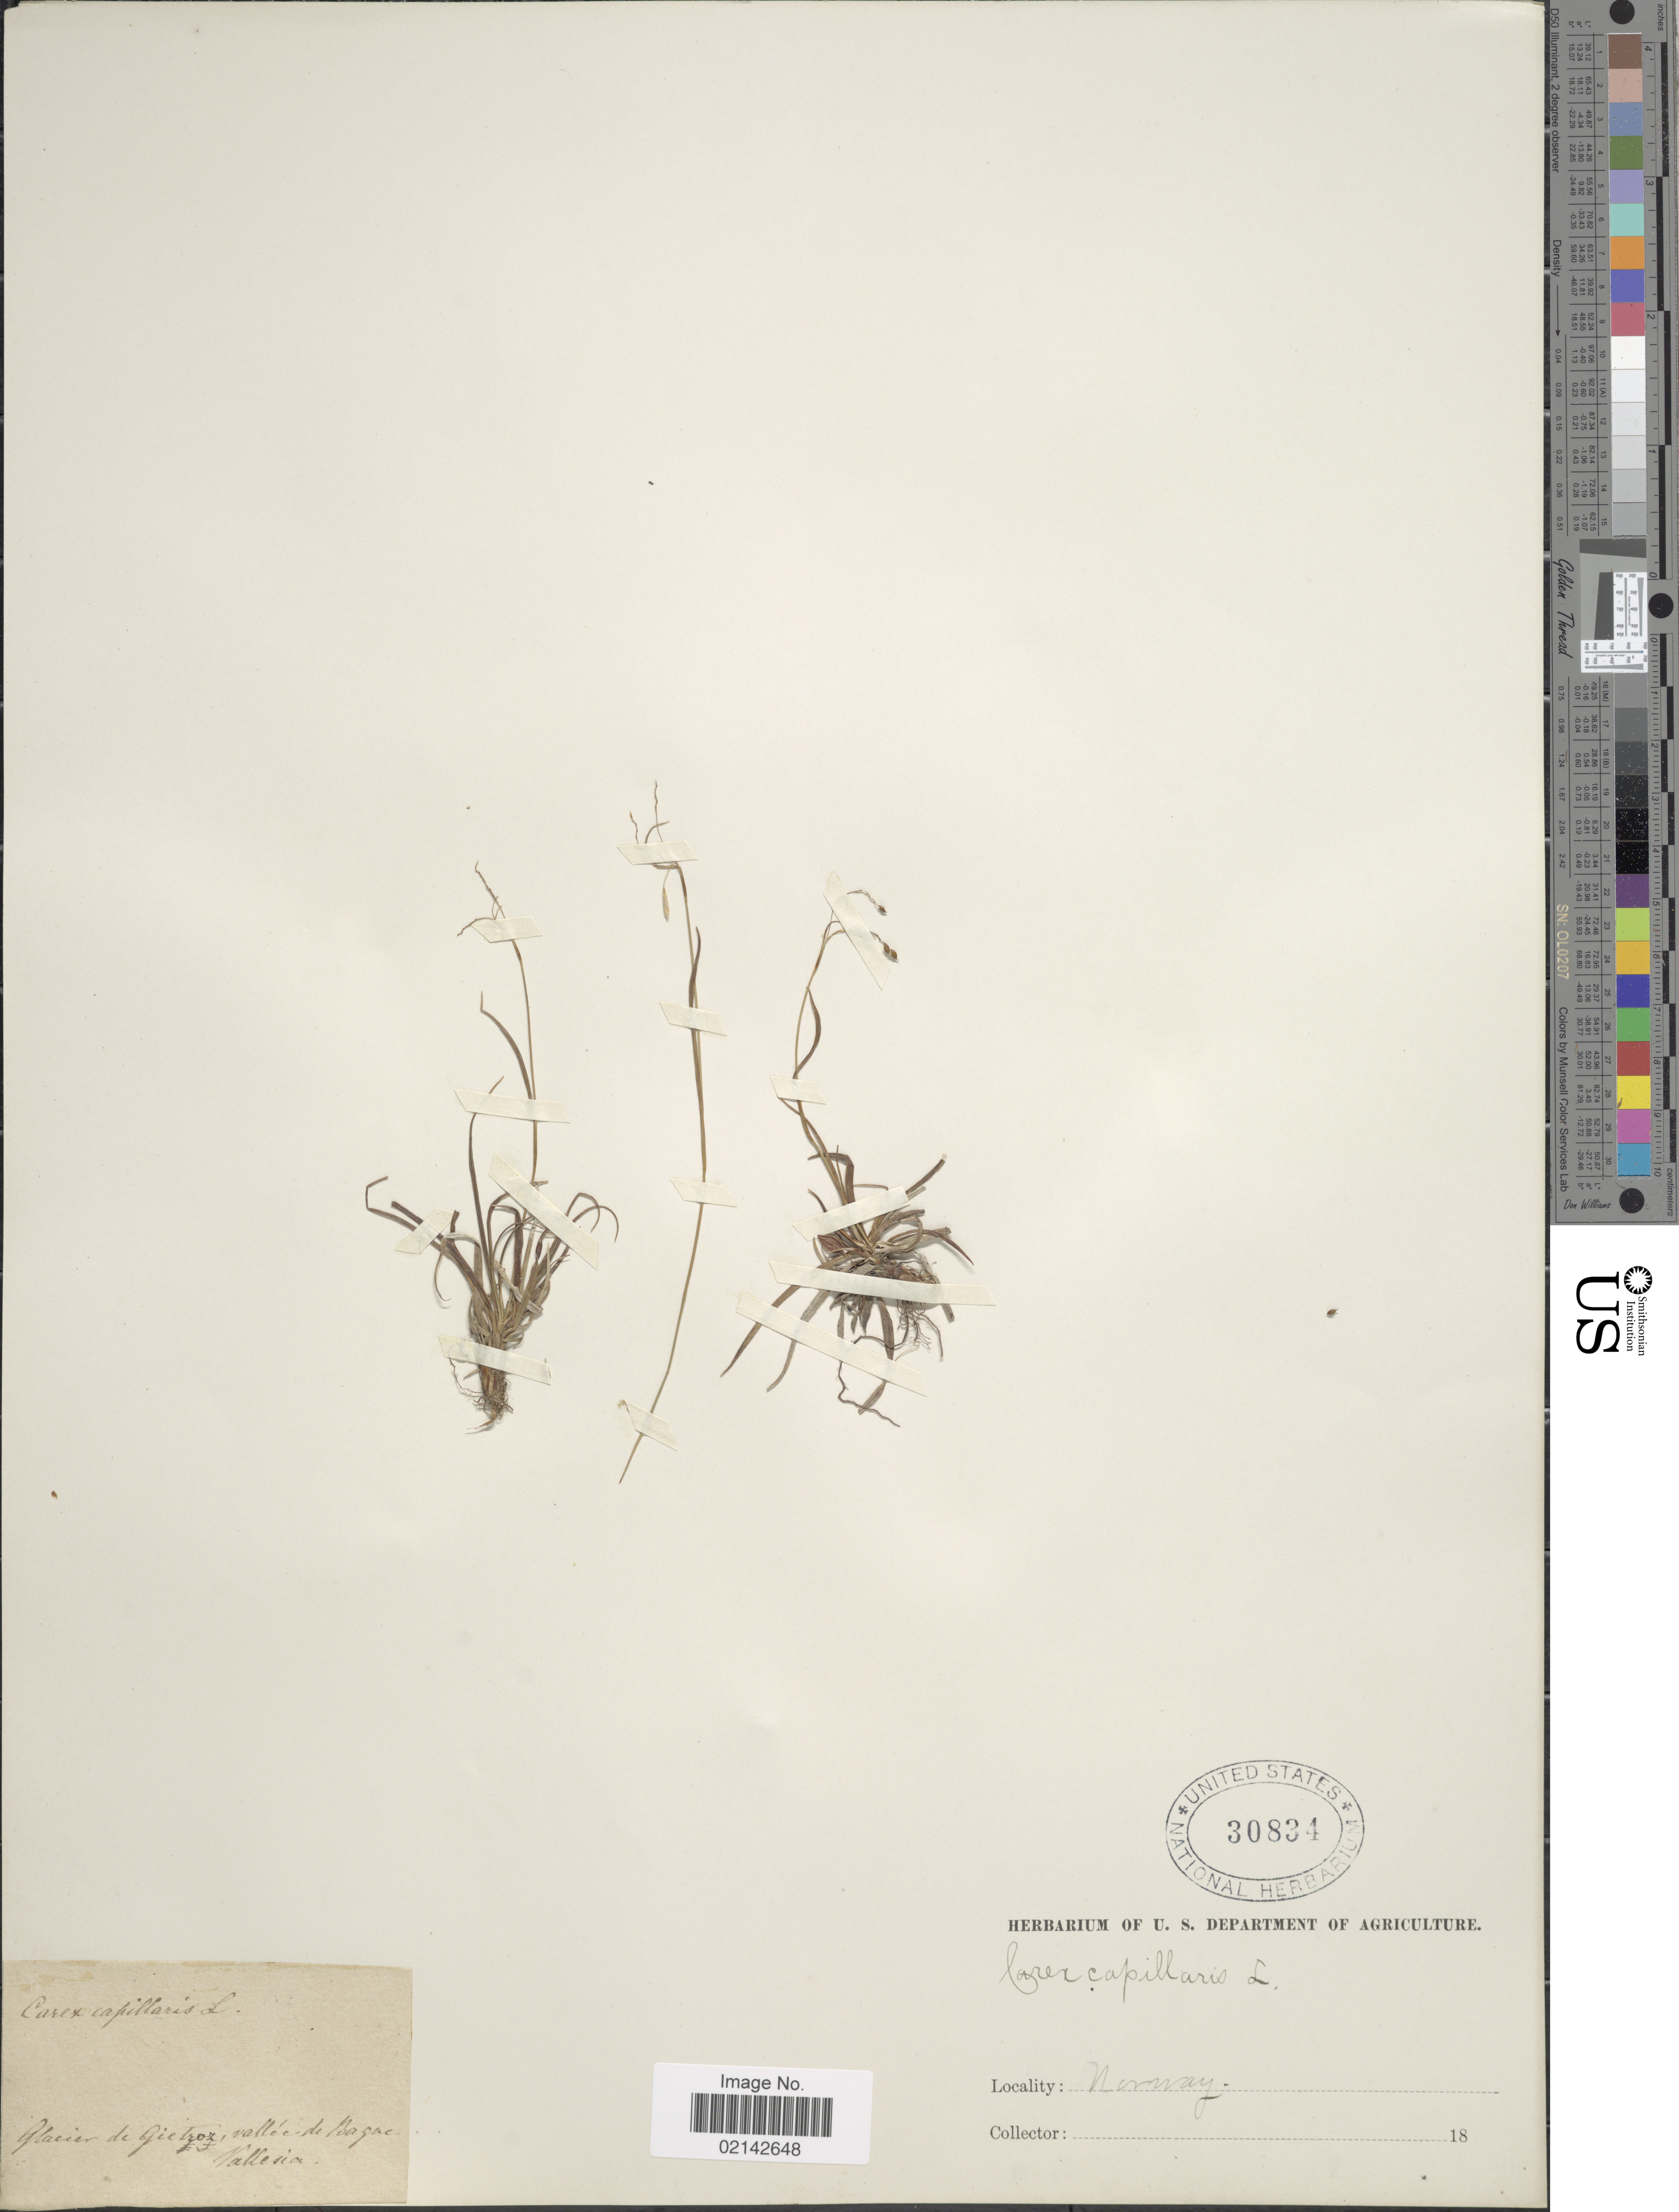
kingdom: Plantae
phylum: Tracheophyta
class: Liliopsida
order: Poales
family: Cyperaceae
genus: Carex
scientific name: Carex capillaris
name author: L.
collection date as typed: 18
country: Norway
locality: Glacier de Gietroz, vallee de Bague. Vallesia.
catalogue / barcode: US 30834